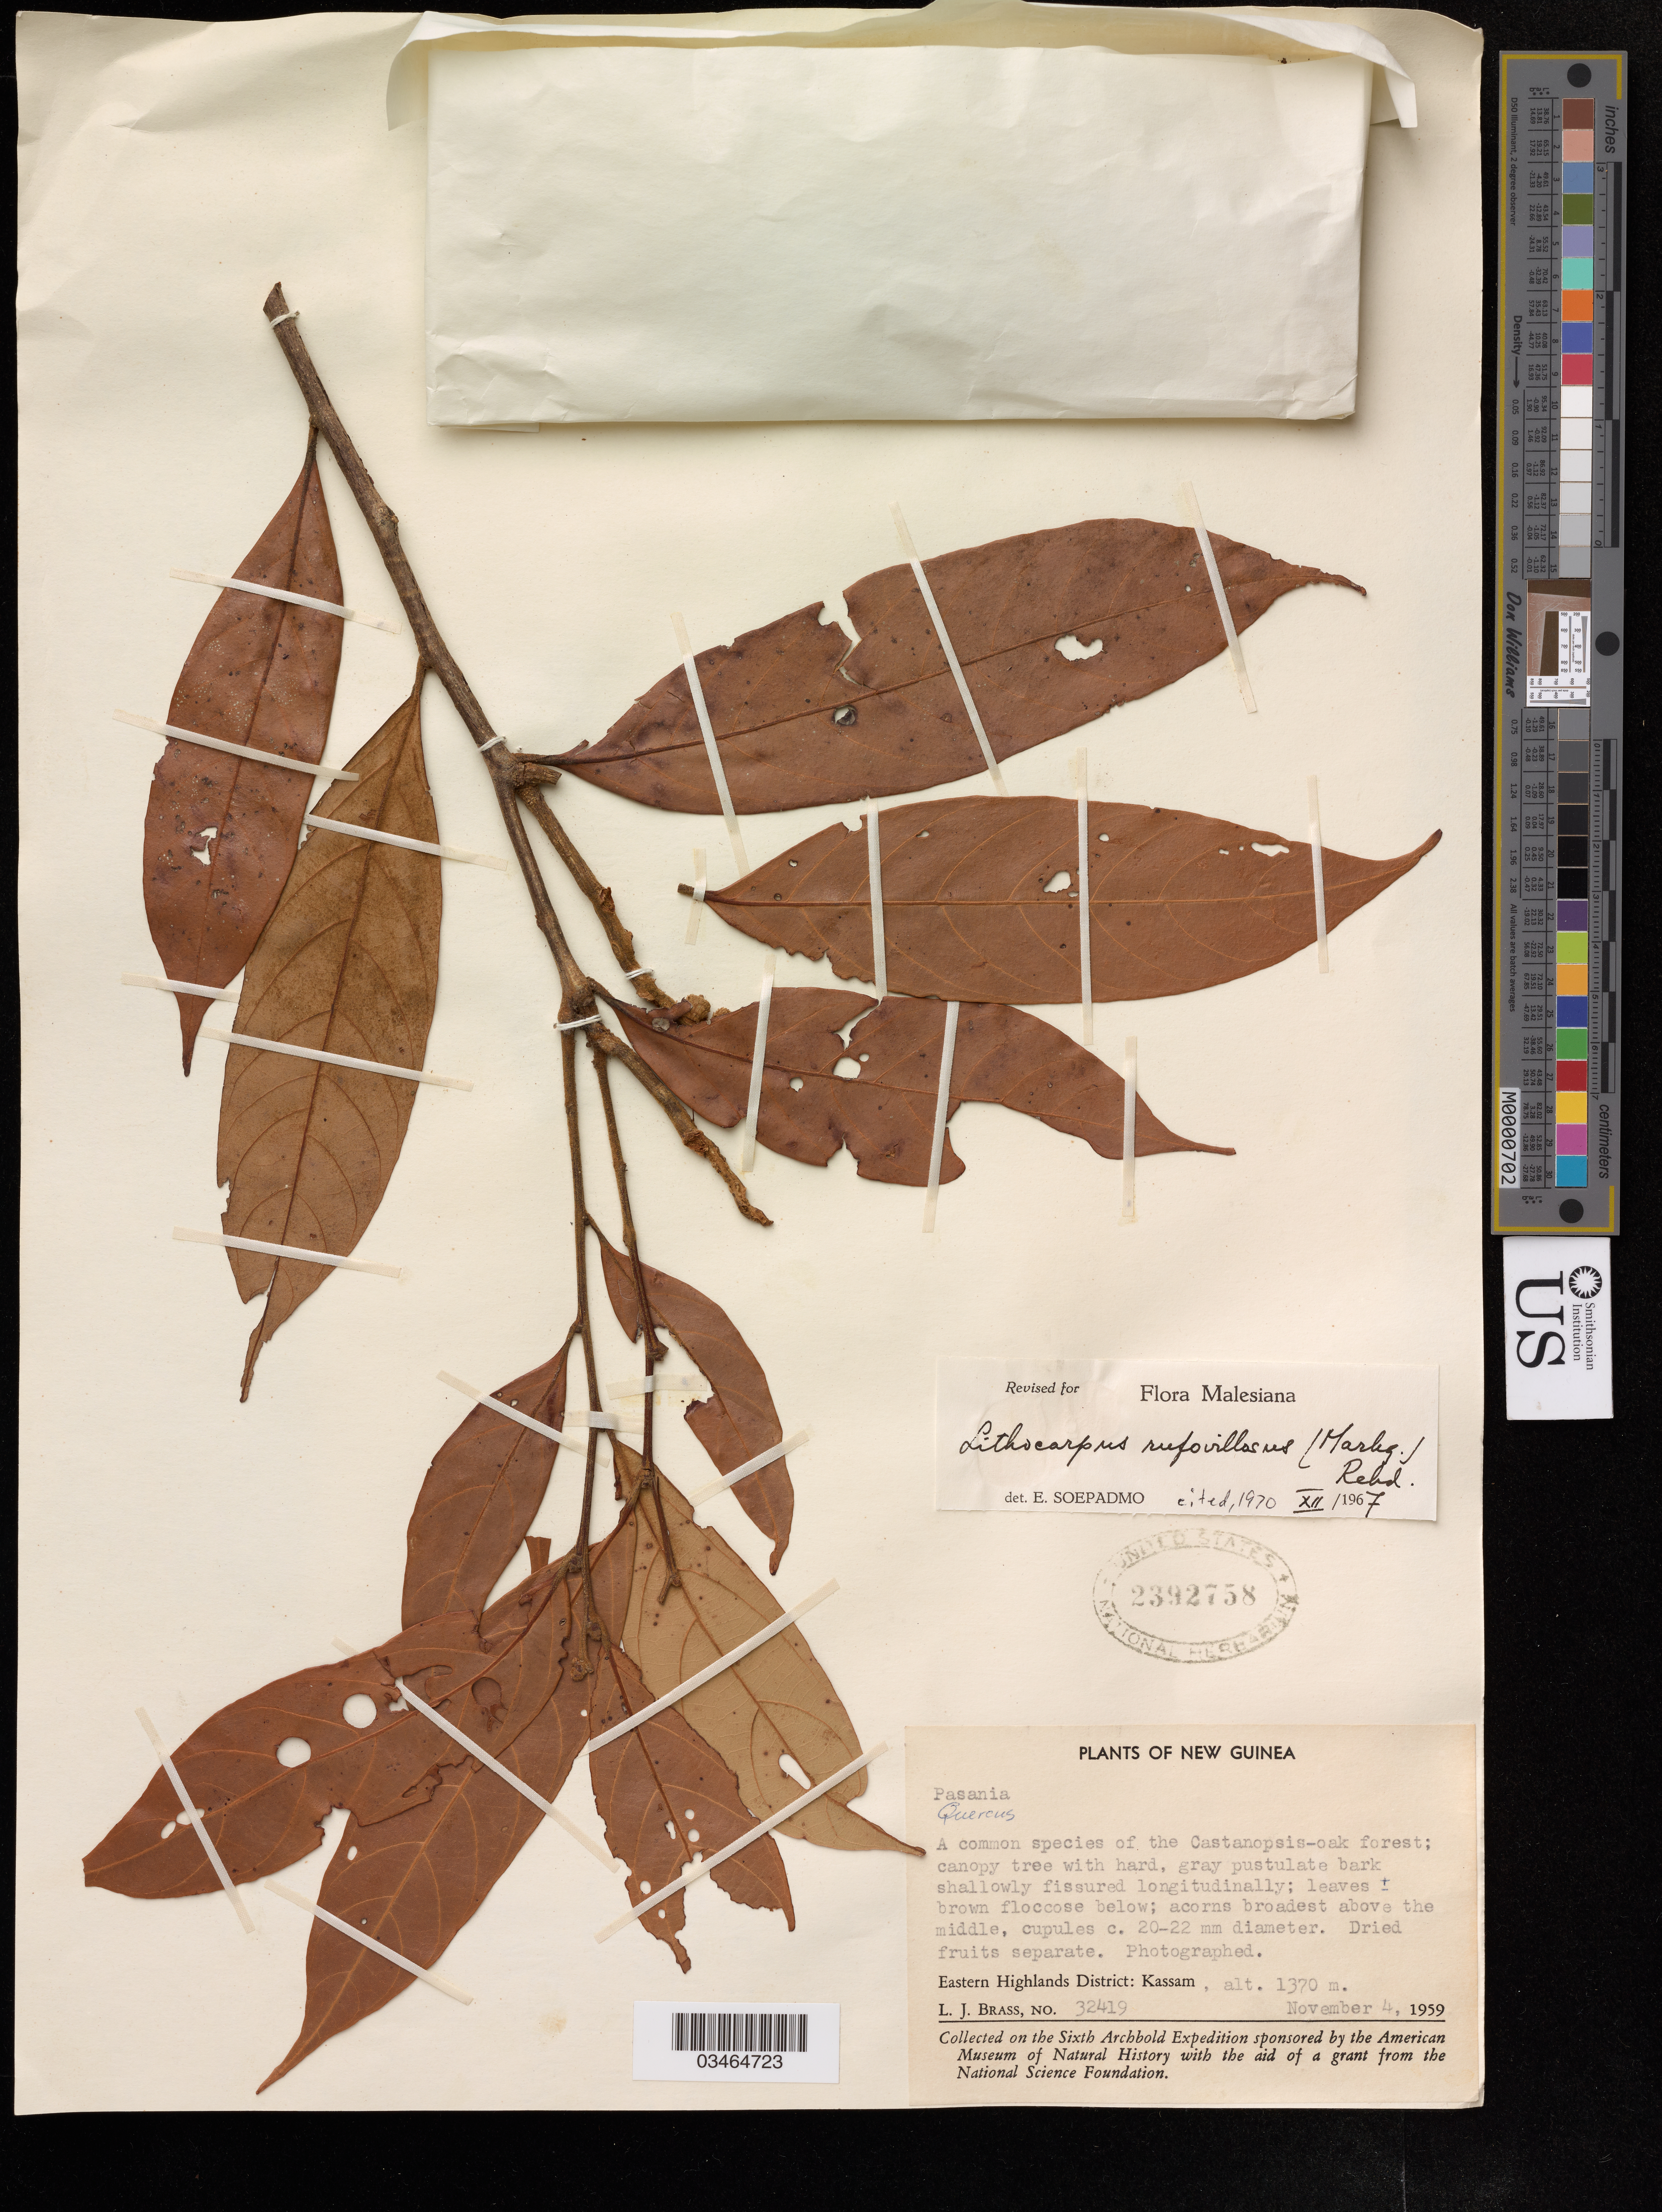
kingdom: Plantae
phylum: Tracheophyta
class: Magnoliopsida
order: Fagales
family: Fagaceae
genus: Lithocarpus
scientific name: Lithocarpus rufovillosus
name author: (Markgr.) Rehder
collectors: L. Brass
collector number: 32419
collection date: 1959-11-04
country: Papua New Guinea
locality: Eastern Highlands District: Kassam.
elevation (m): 1370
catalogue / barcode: US 2392758